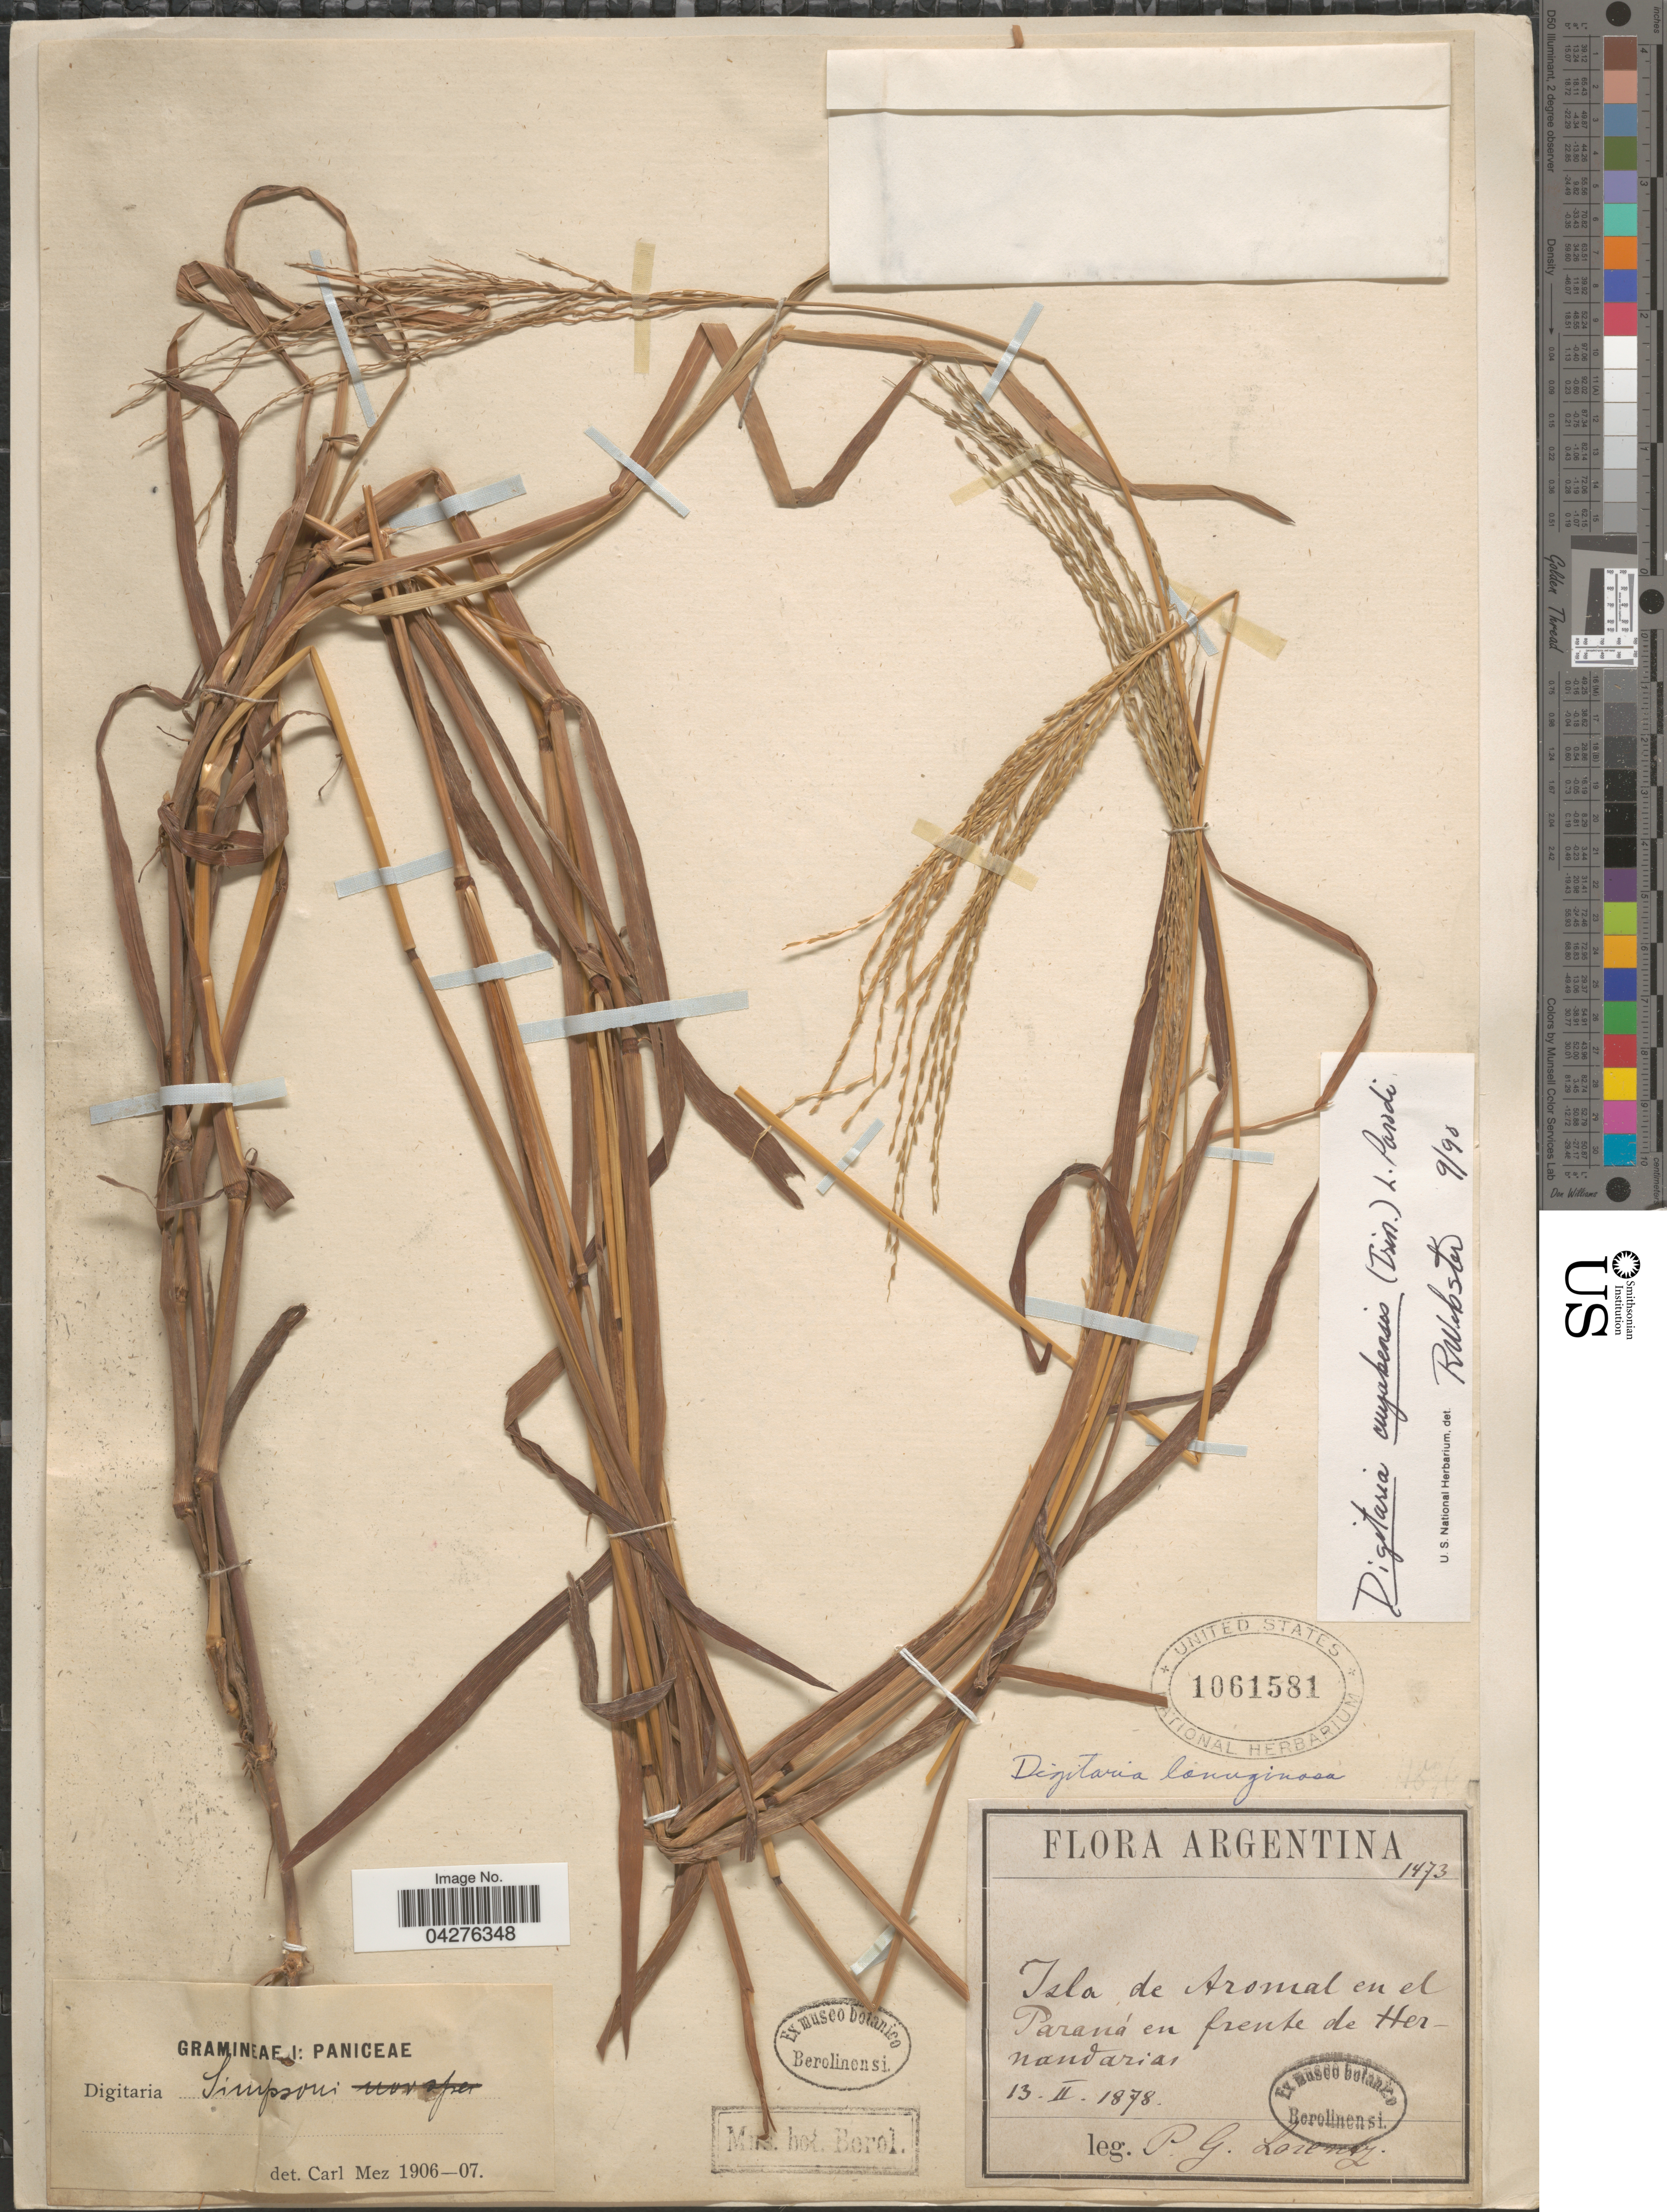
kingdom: Plantae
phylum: Tracheophyta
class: Liliopsida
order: Poales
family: Poaceae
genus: Digitaria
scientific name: Digitaria cuyabensis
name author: (Trin.) Parodi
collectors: P. G. Lorentz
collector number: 1473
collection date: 1878-02-13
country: Argentina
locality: Isla de Aromal en el Paraná en frente de Hernandarias.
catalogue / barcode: US 1061581